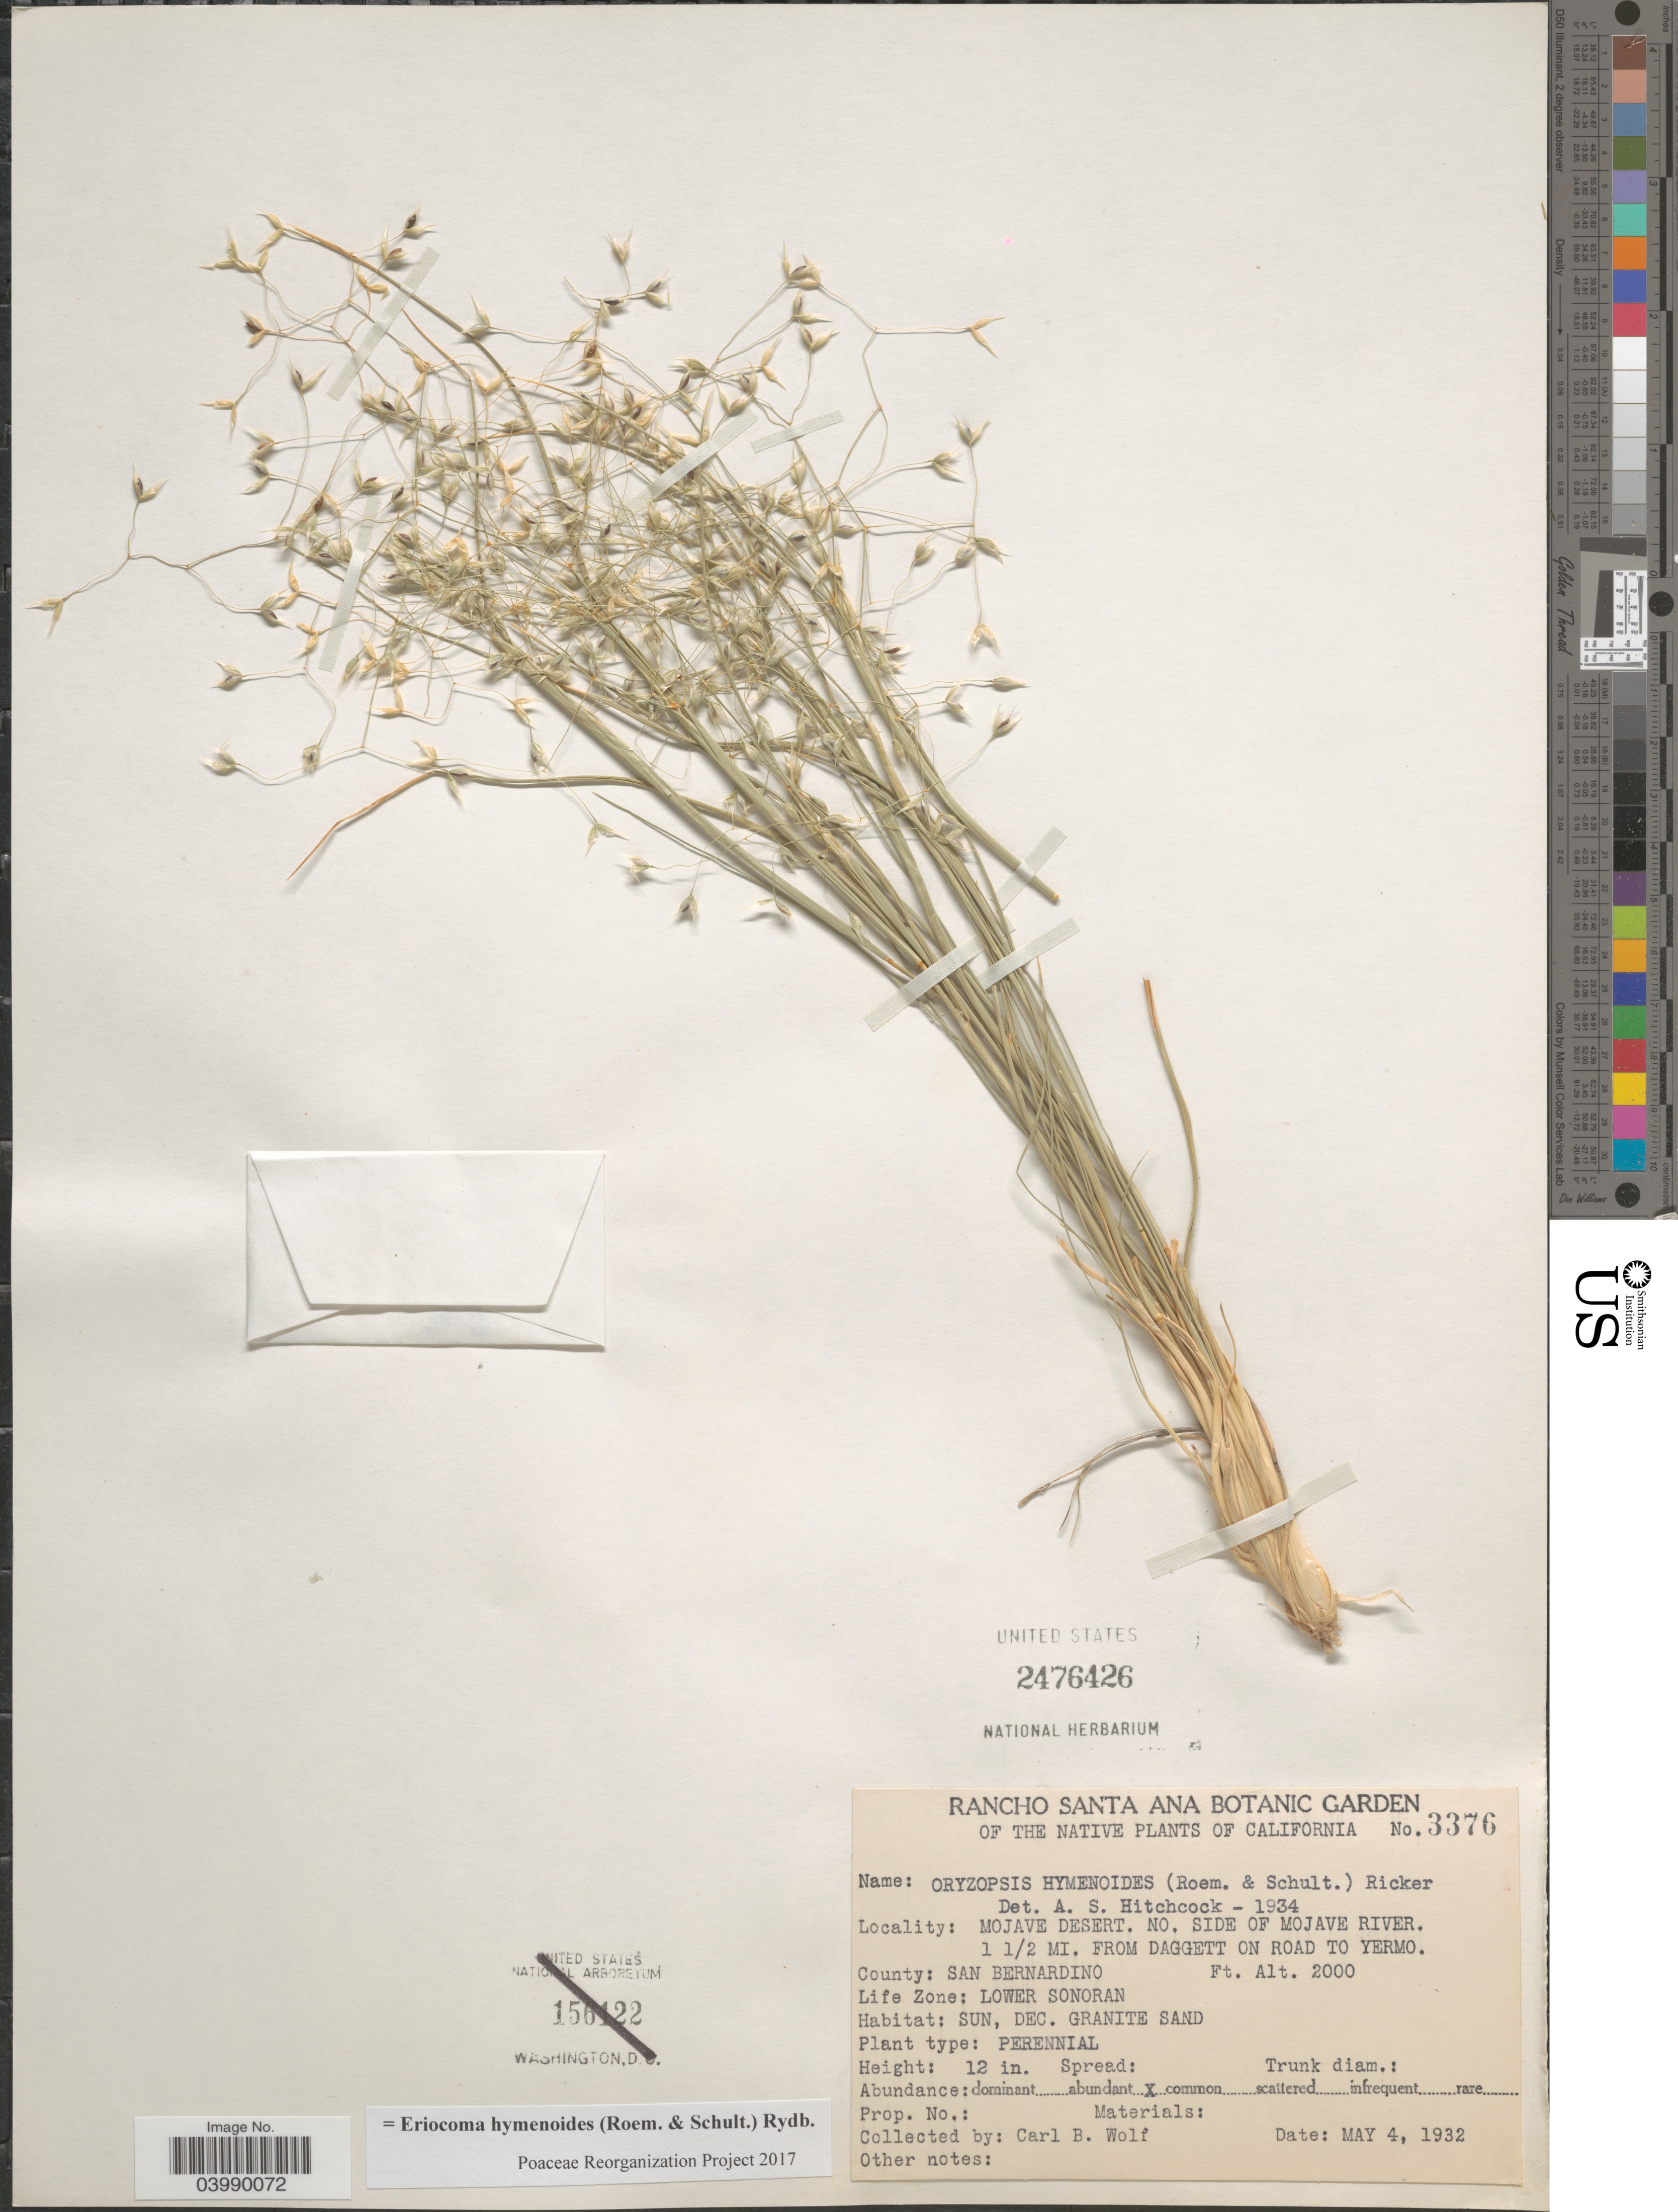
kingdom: Plantae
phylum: Tracheophyta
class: Liliopsida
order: Poales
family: Poaceae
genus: Eriocoma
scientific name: Eriocoma hymenoides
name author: (Roem. & Schult.) Rydb.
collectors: C. B. Wolf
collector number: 3376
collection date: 1932-05-04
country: United States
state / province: California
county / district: San Bernardino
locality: Mojave Desert. No. side of Mojave River. 1 1/2 mi. from Daggett on road to Yermo. County: San Bernardino. Life Zone: Lower Sonoran.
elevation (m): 610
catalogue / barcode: US 2476426